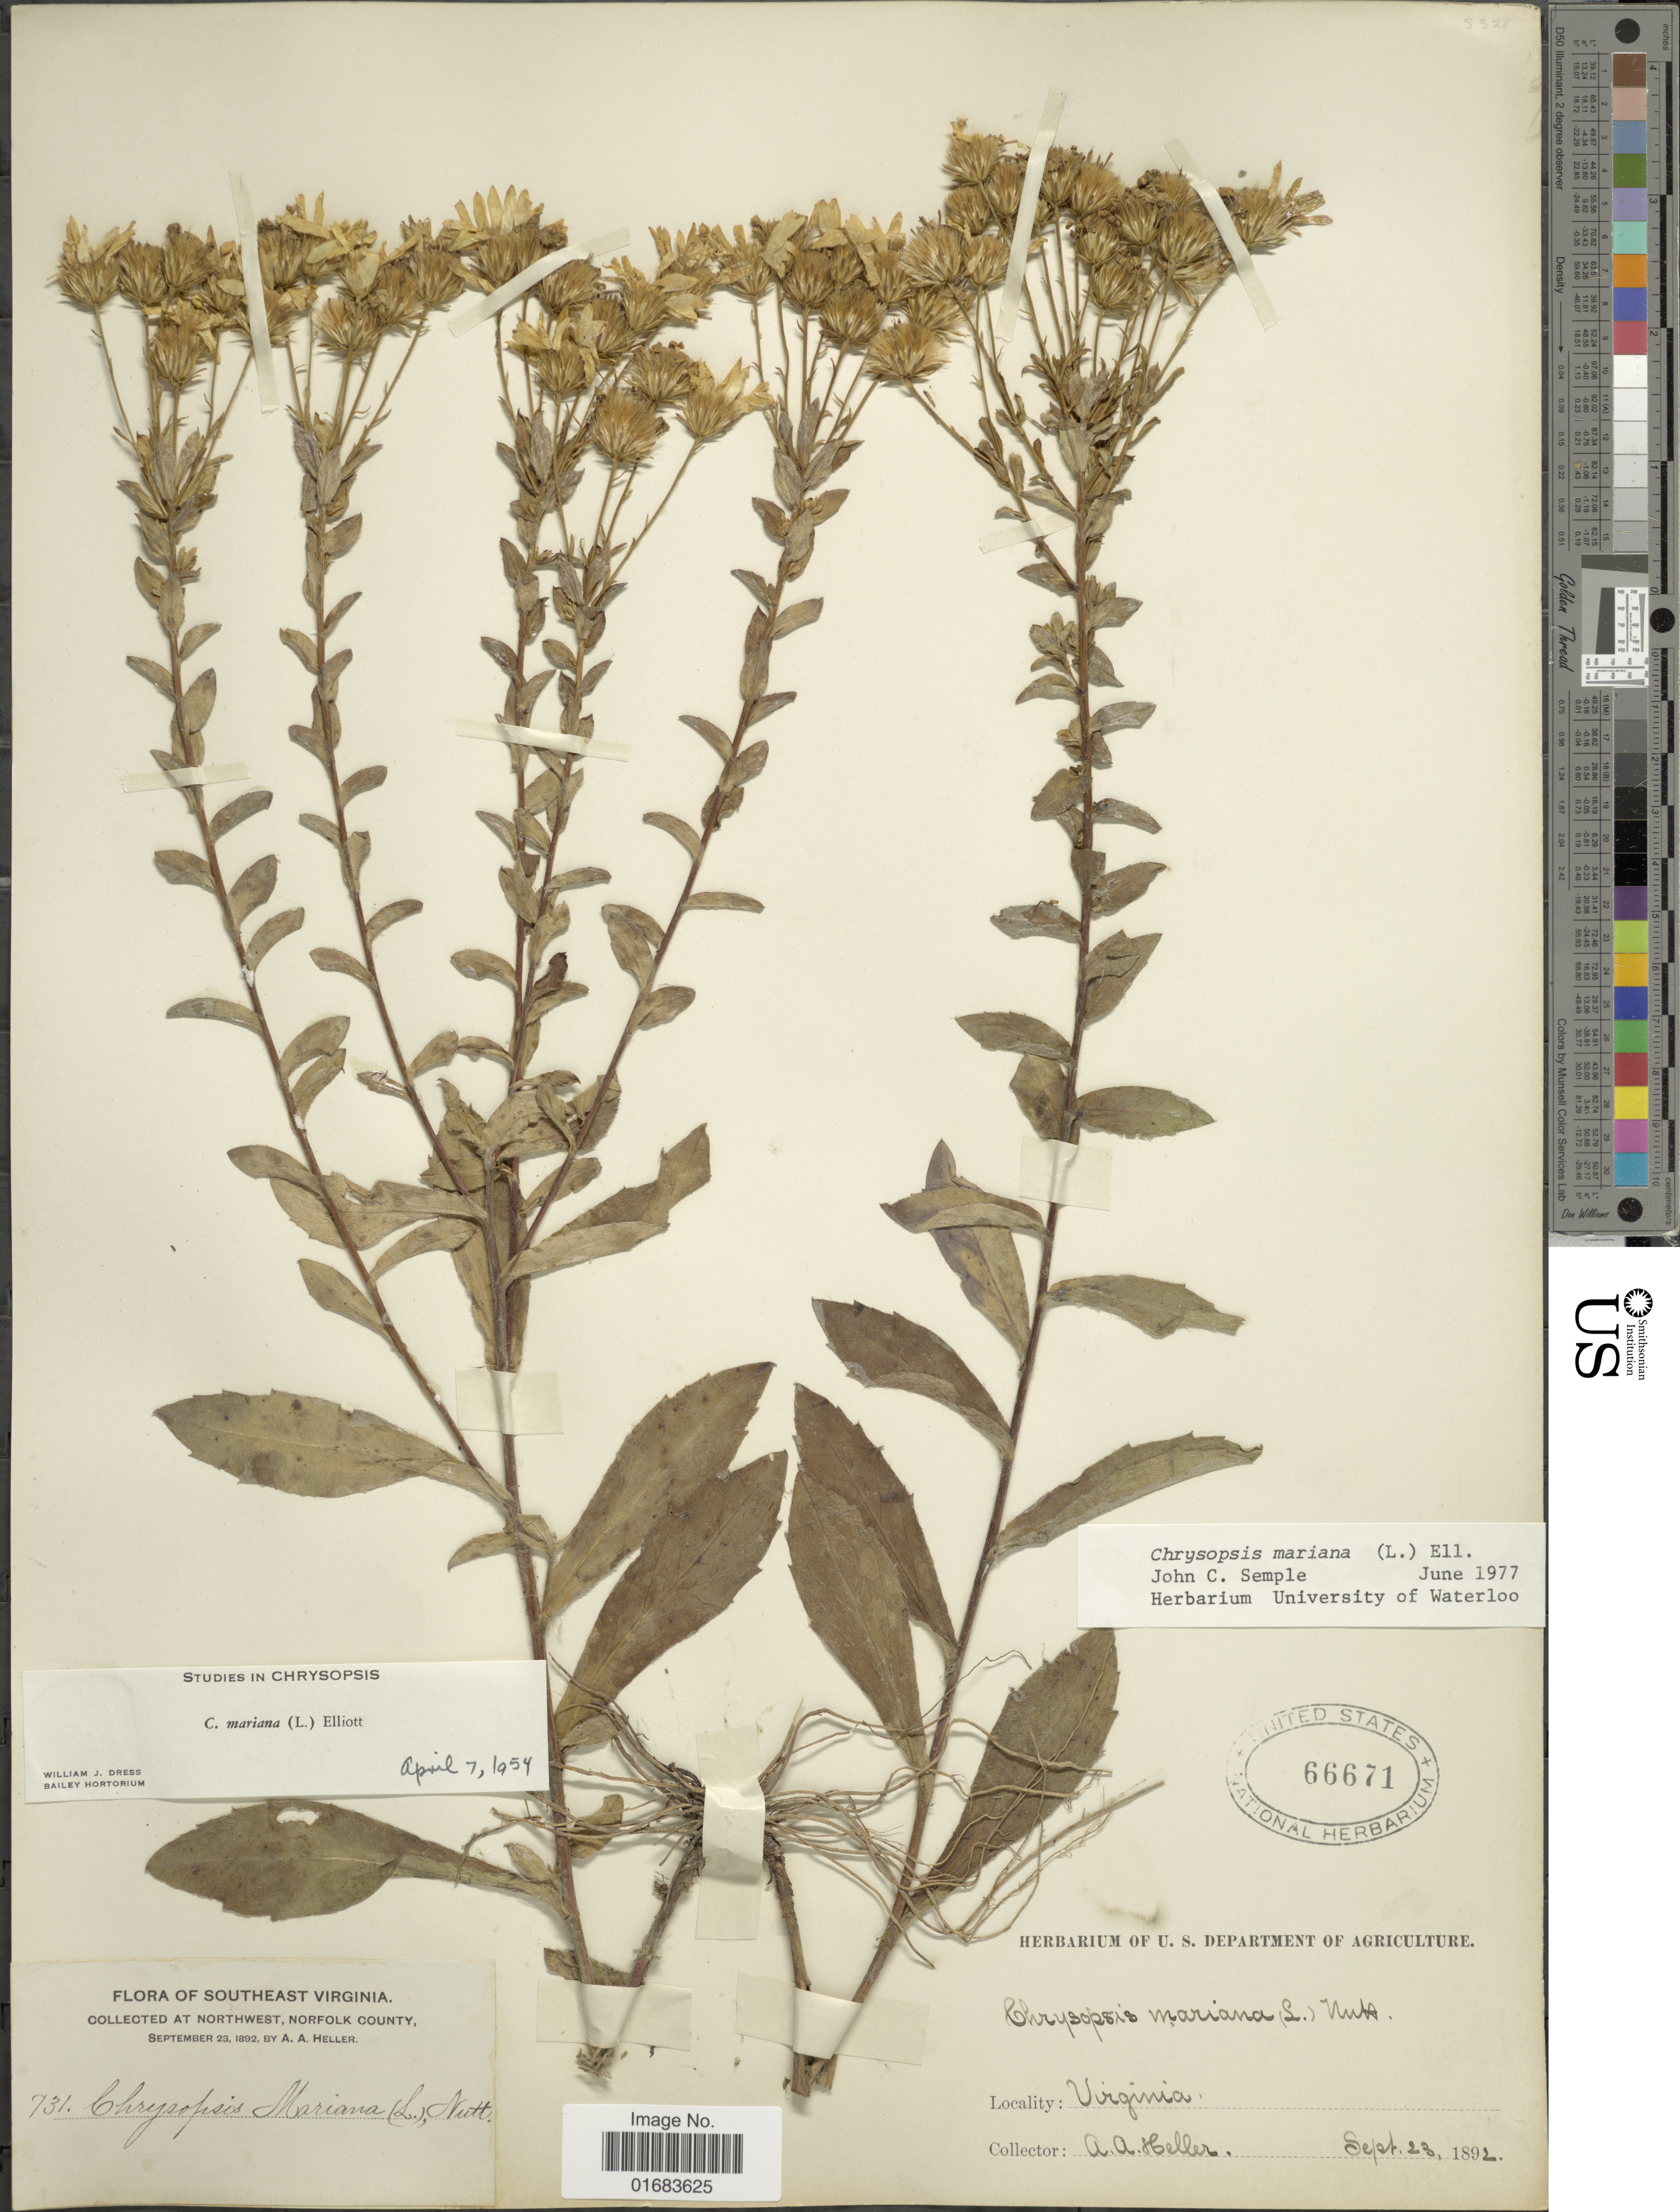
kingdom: Plantae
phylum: Tracheophyta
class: Magnoliopsida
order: Asterales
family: Asteraceae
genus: Chrysopsis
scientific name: Chrysopsis mariana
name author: (L.) Elliott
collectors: A. A. Heller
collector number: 731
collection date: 1892-09-23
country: United States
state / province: Virginia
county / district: City of Norfolk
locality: Southeast Virginia, Northwest, Norfolk county.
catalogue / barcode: US 66671